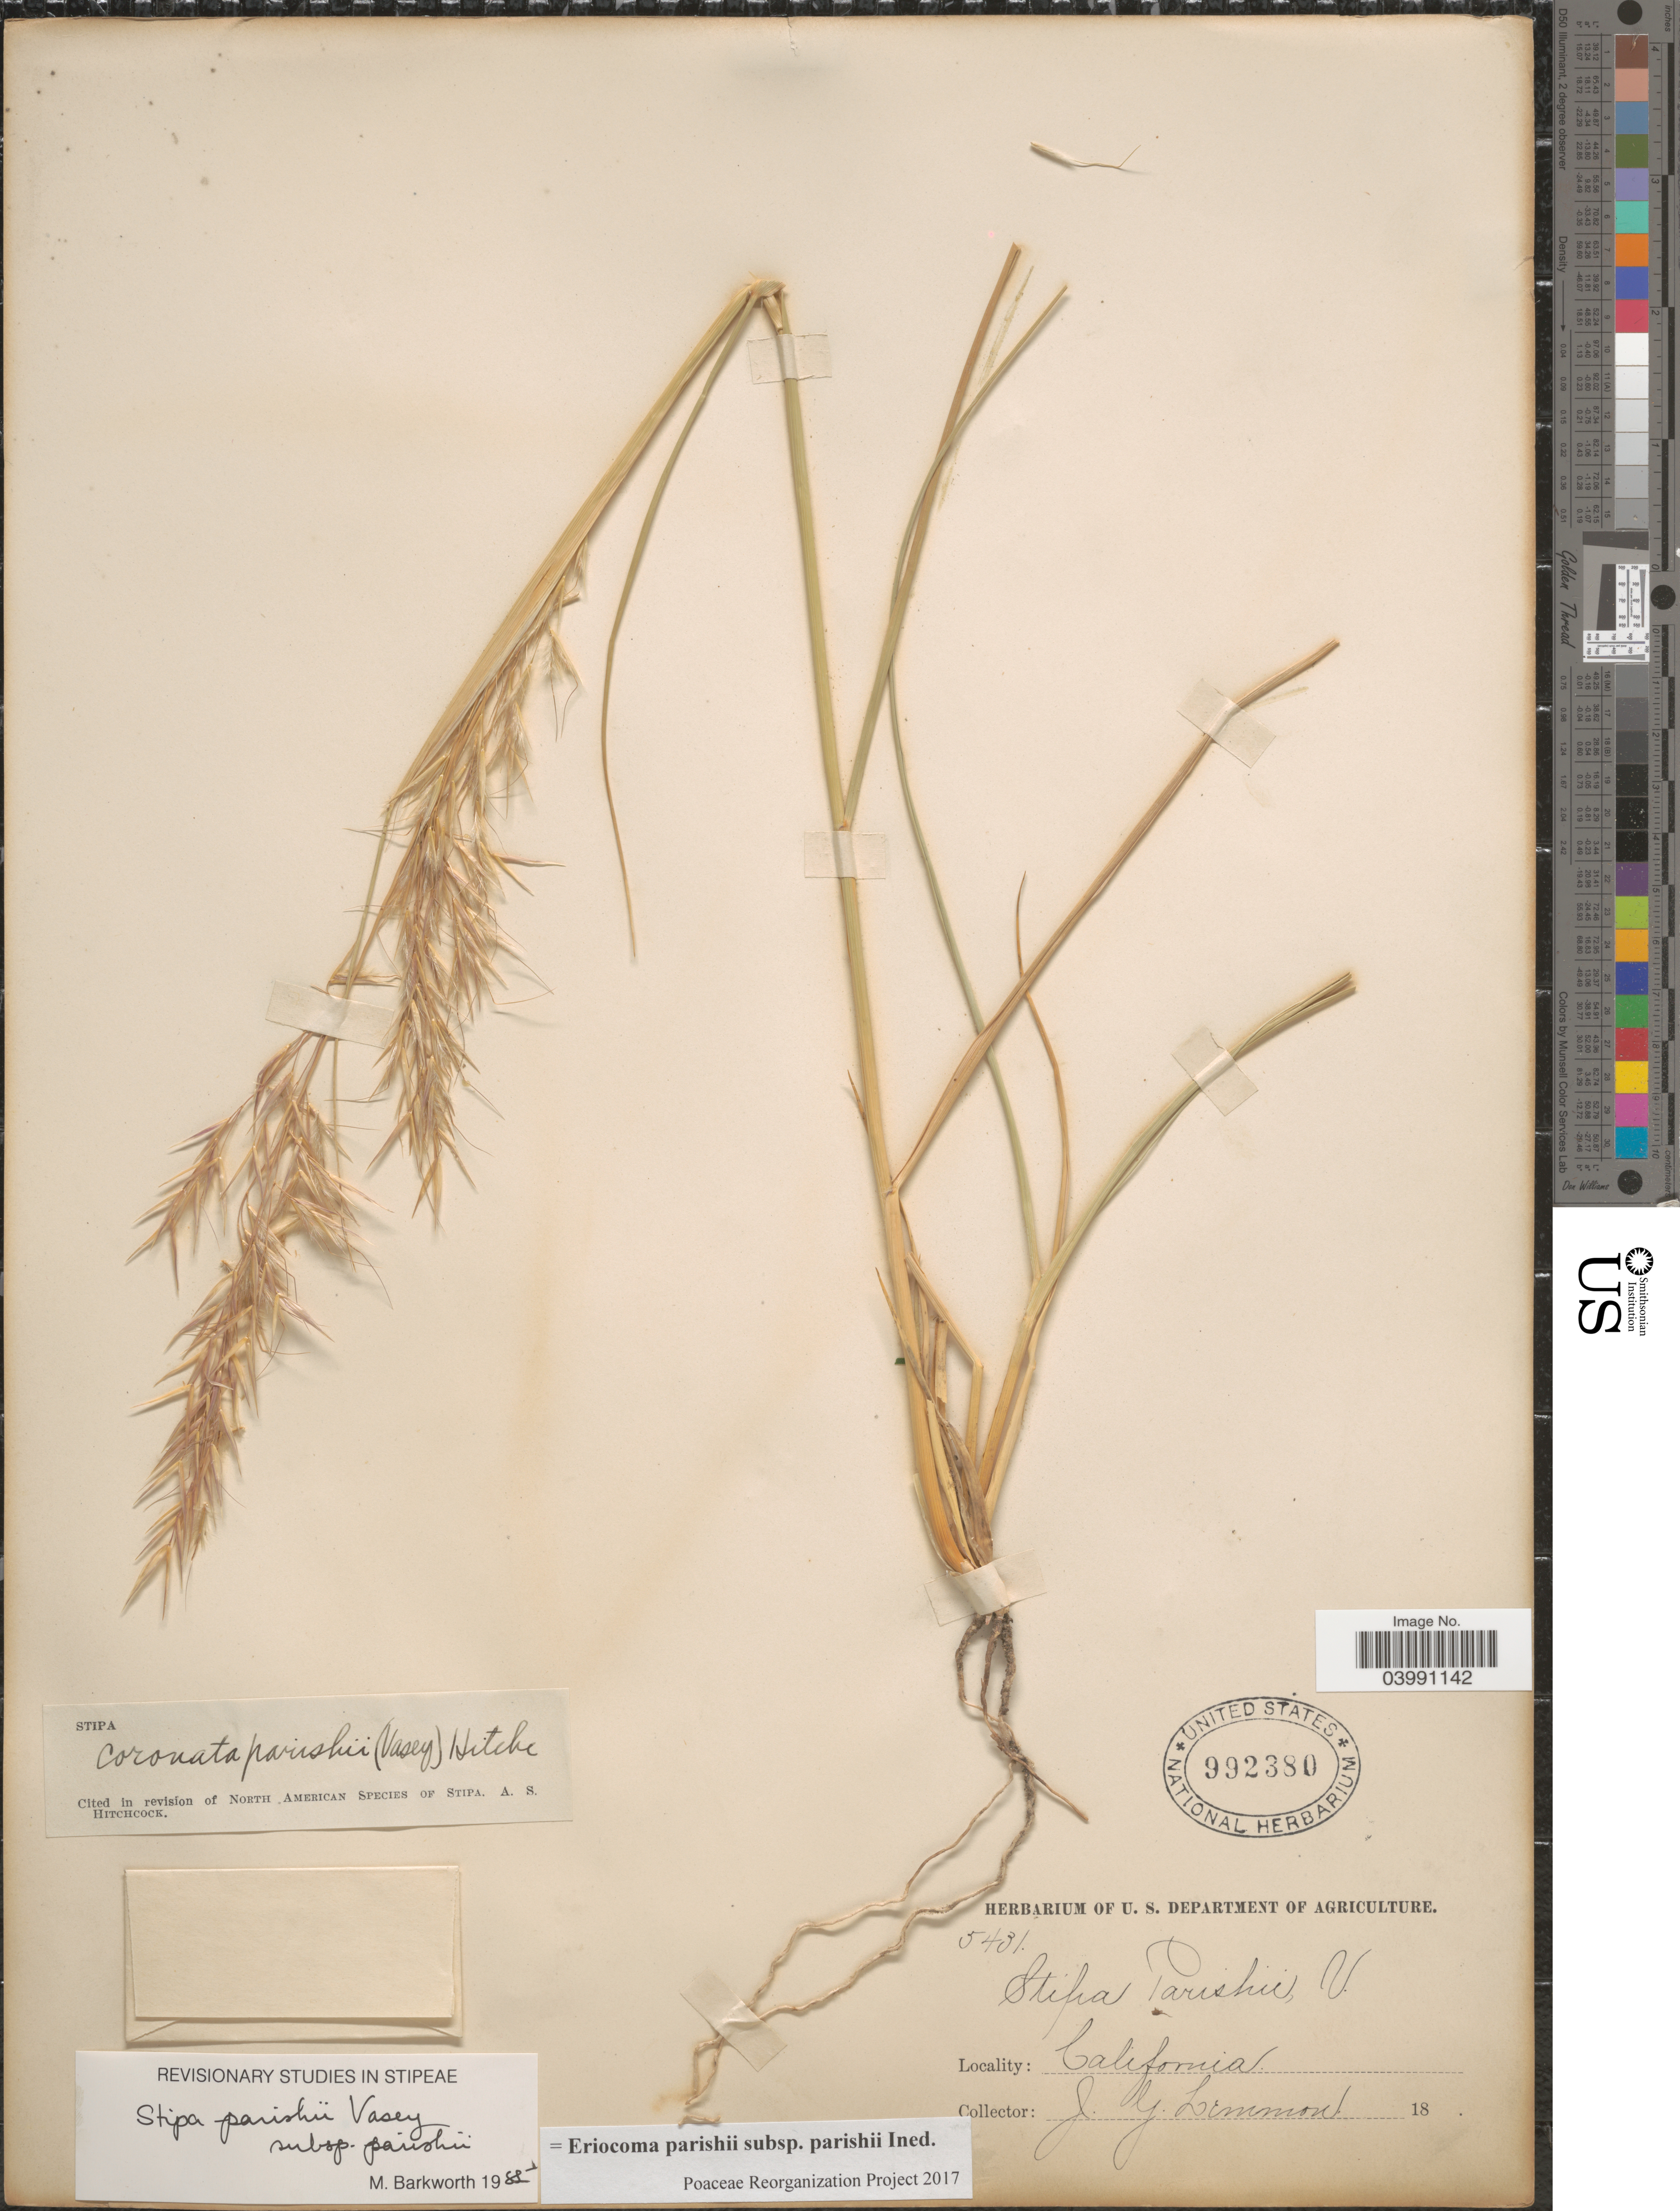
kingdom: Plantae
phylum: Tracheophyta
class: Liliopsida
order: Poales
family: Poaceae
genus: Eriocoma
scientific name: Eriocoma parishii subsp. parishii ined.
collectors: J. Lemmon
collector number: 5431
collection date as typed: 18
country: United States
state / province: California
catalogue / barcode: US 992380